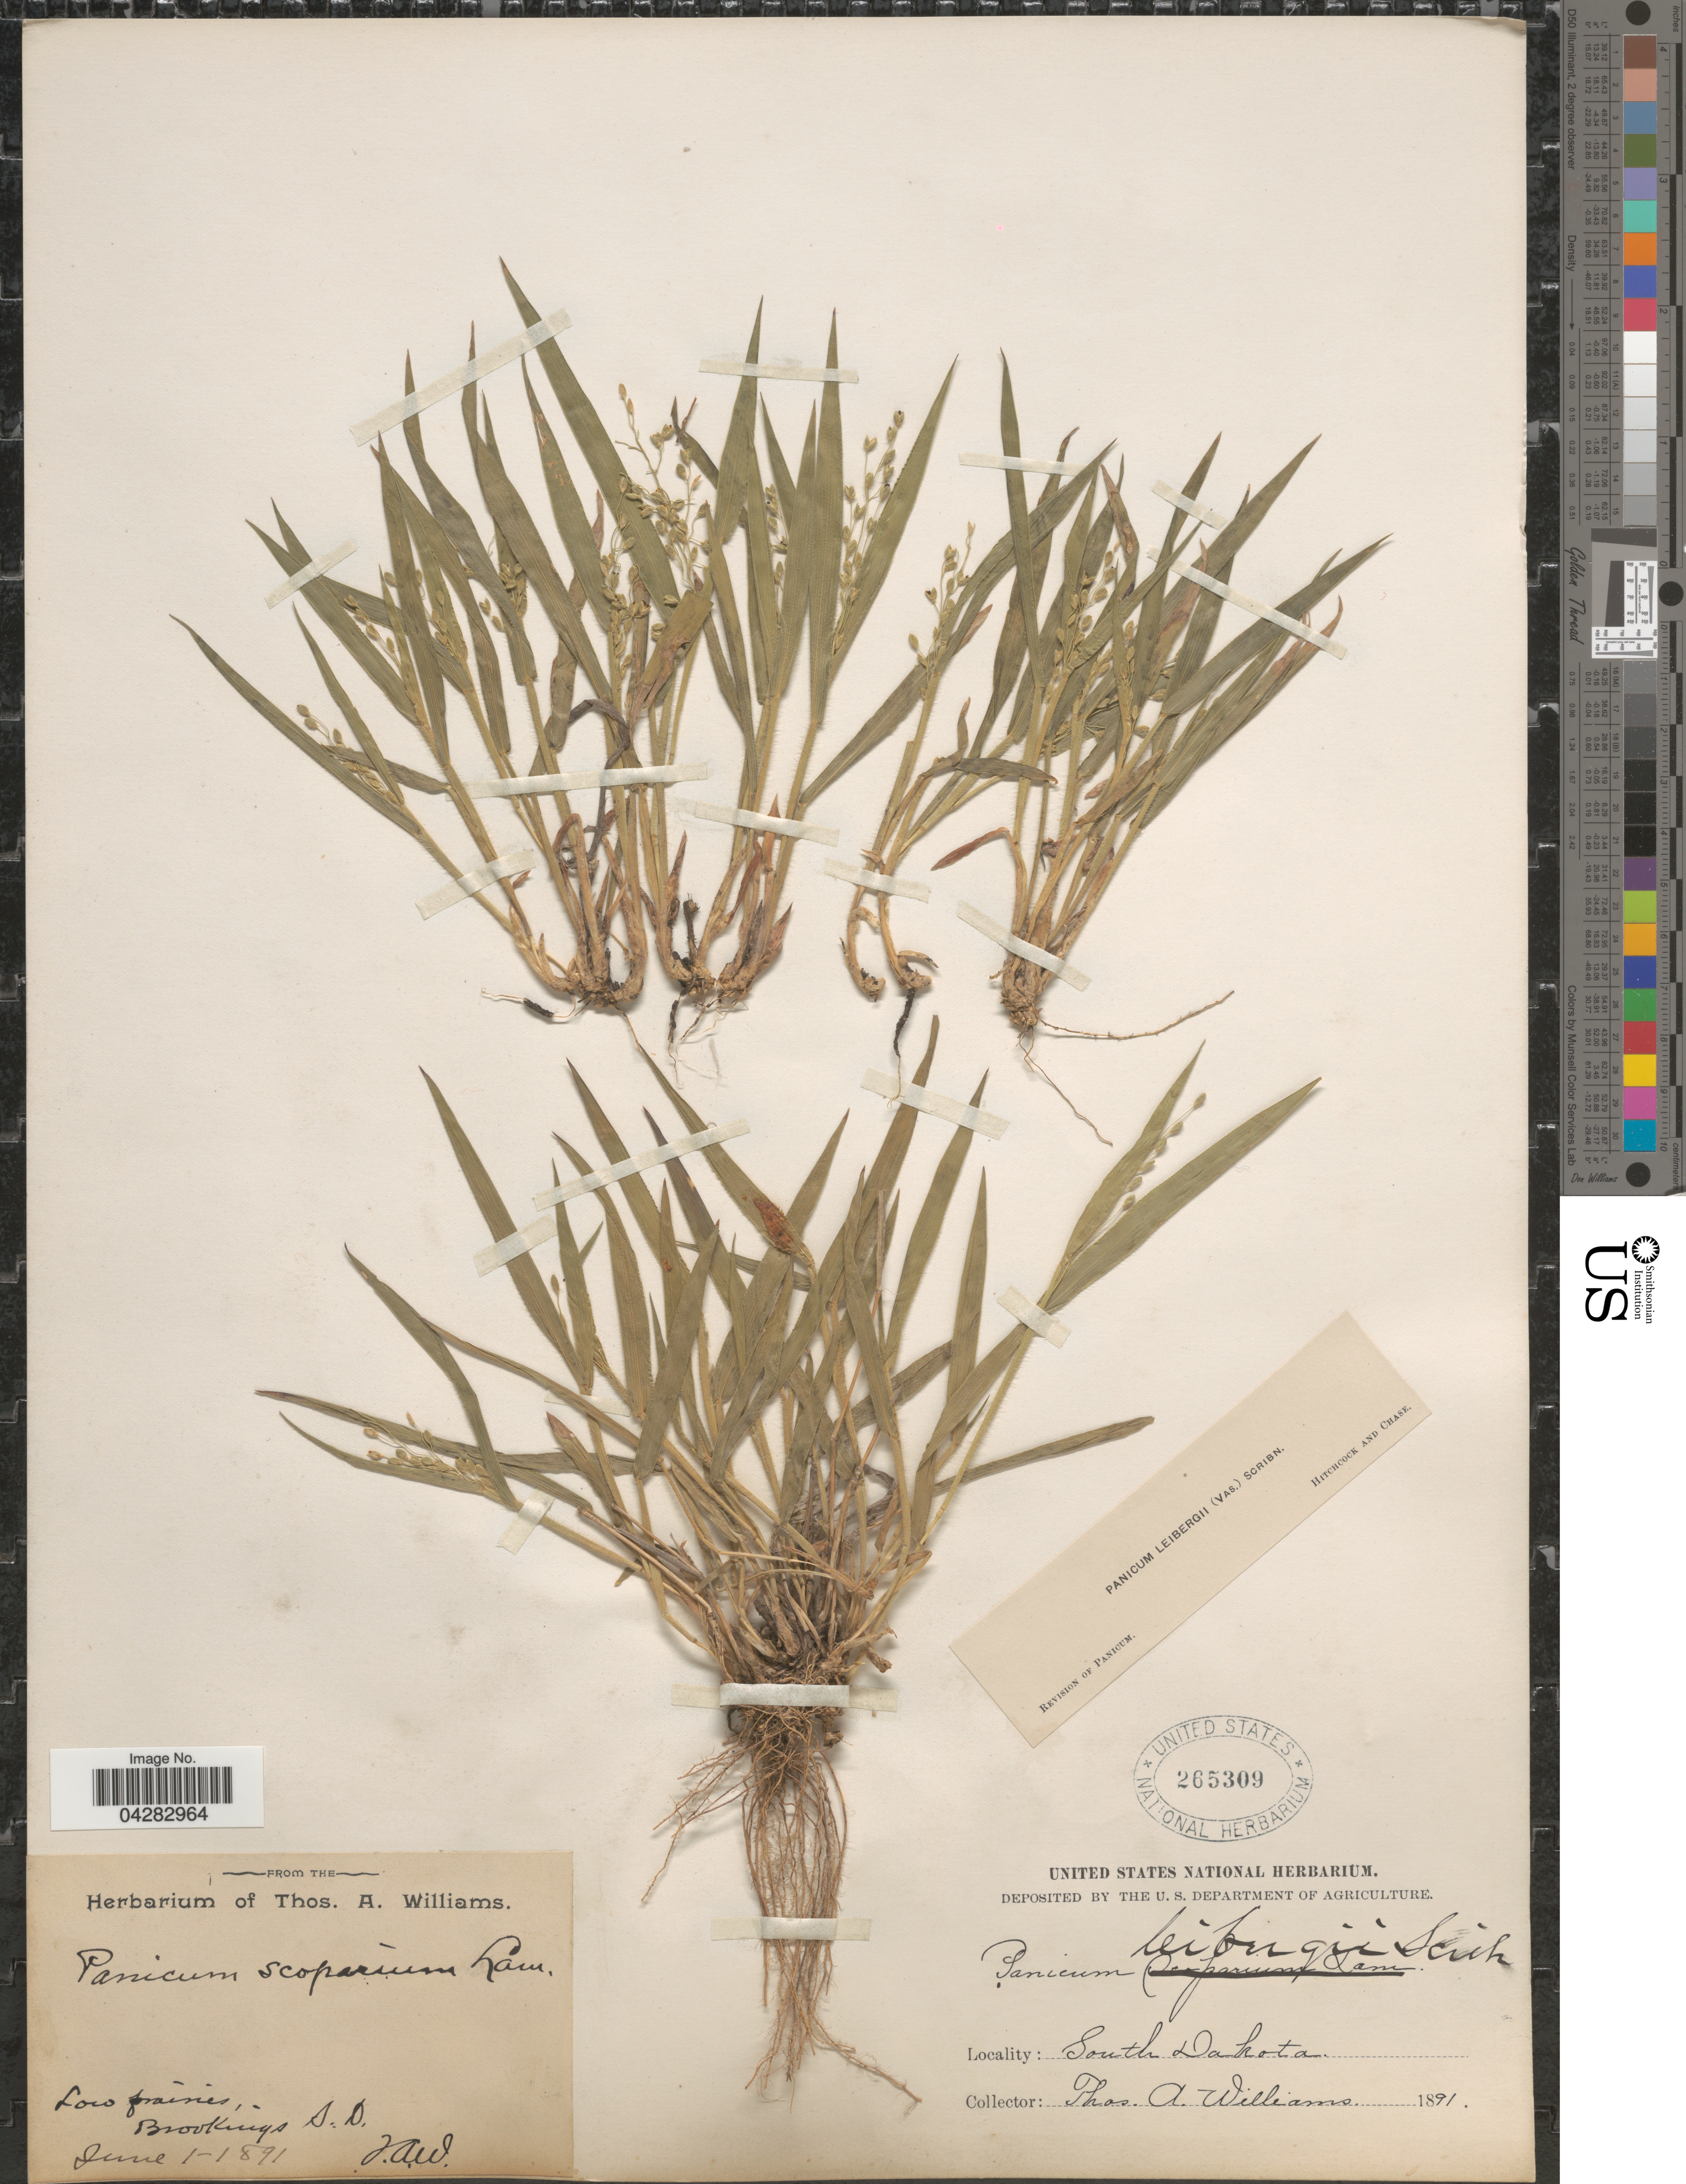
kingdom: Plantae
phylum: Tracheophyta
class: Liliopsida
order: Poales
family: Poaceae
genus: Dichanthelium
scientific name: Dichanthelium leibergii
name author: (Vasey) Gould & C.A. Clark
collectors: T. A. Williams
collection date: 1891-06-01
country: United States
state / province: South Dakota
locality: Low prairies, Brookings.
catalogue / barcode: US 265309